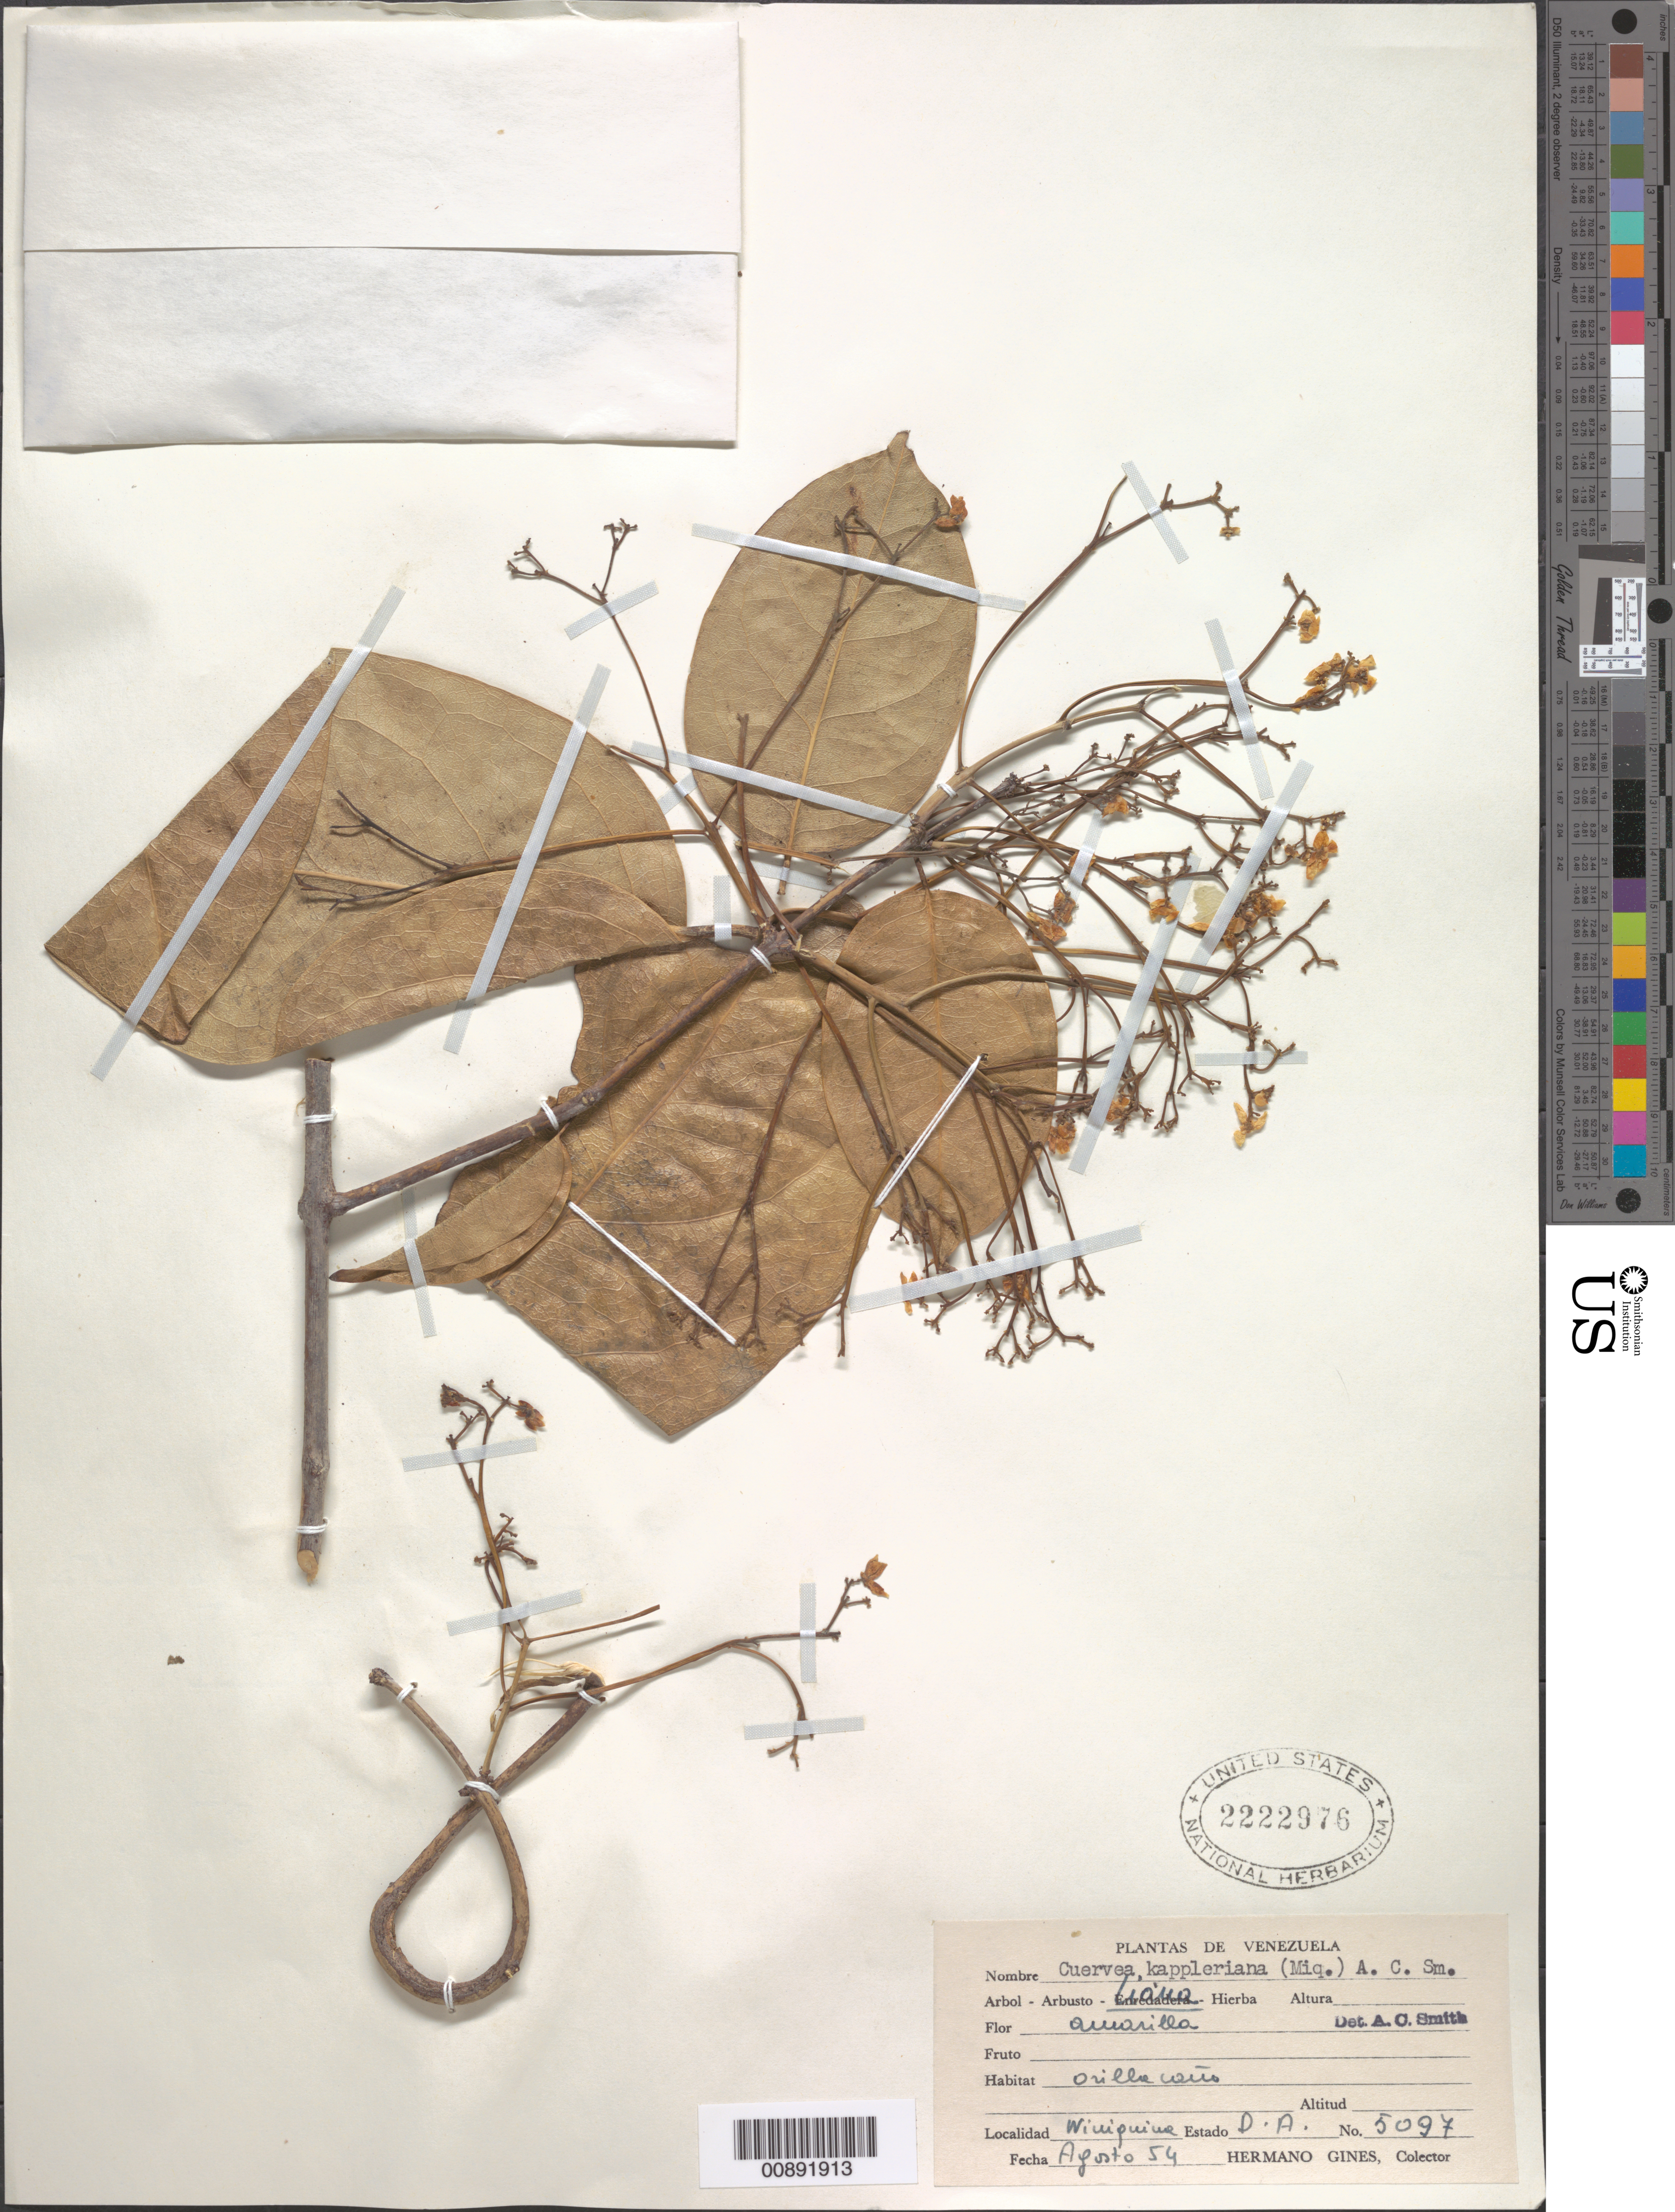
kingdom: Plantae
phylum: Tracheophyta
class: Magnoliopsida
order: Celastrales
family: Celastraceae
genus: Cuervea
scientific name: Cuervea kappleriana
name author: (Miq.) A.C. Sm.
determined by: Smith, A. C.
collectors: H. Gines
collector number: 5097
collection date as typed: Aug-54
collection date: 1954-08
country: Venezuela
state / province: Delta Amacuro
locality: C. Wiuiquina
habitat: Orilla cano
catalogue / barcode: US 2222976